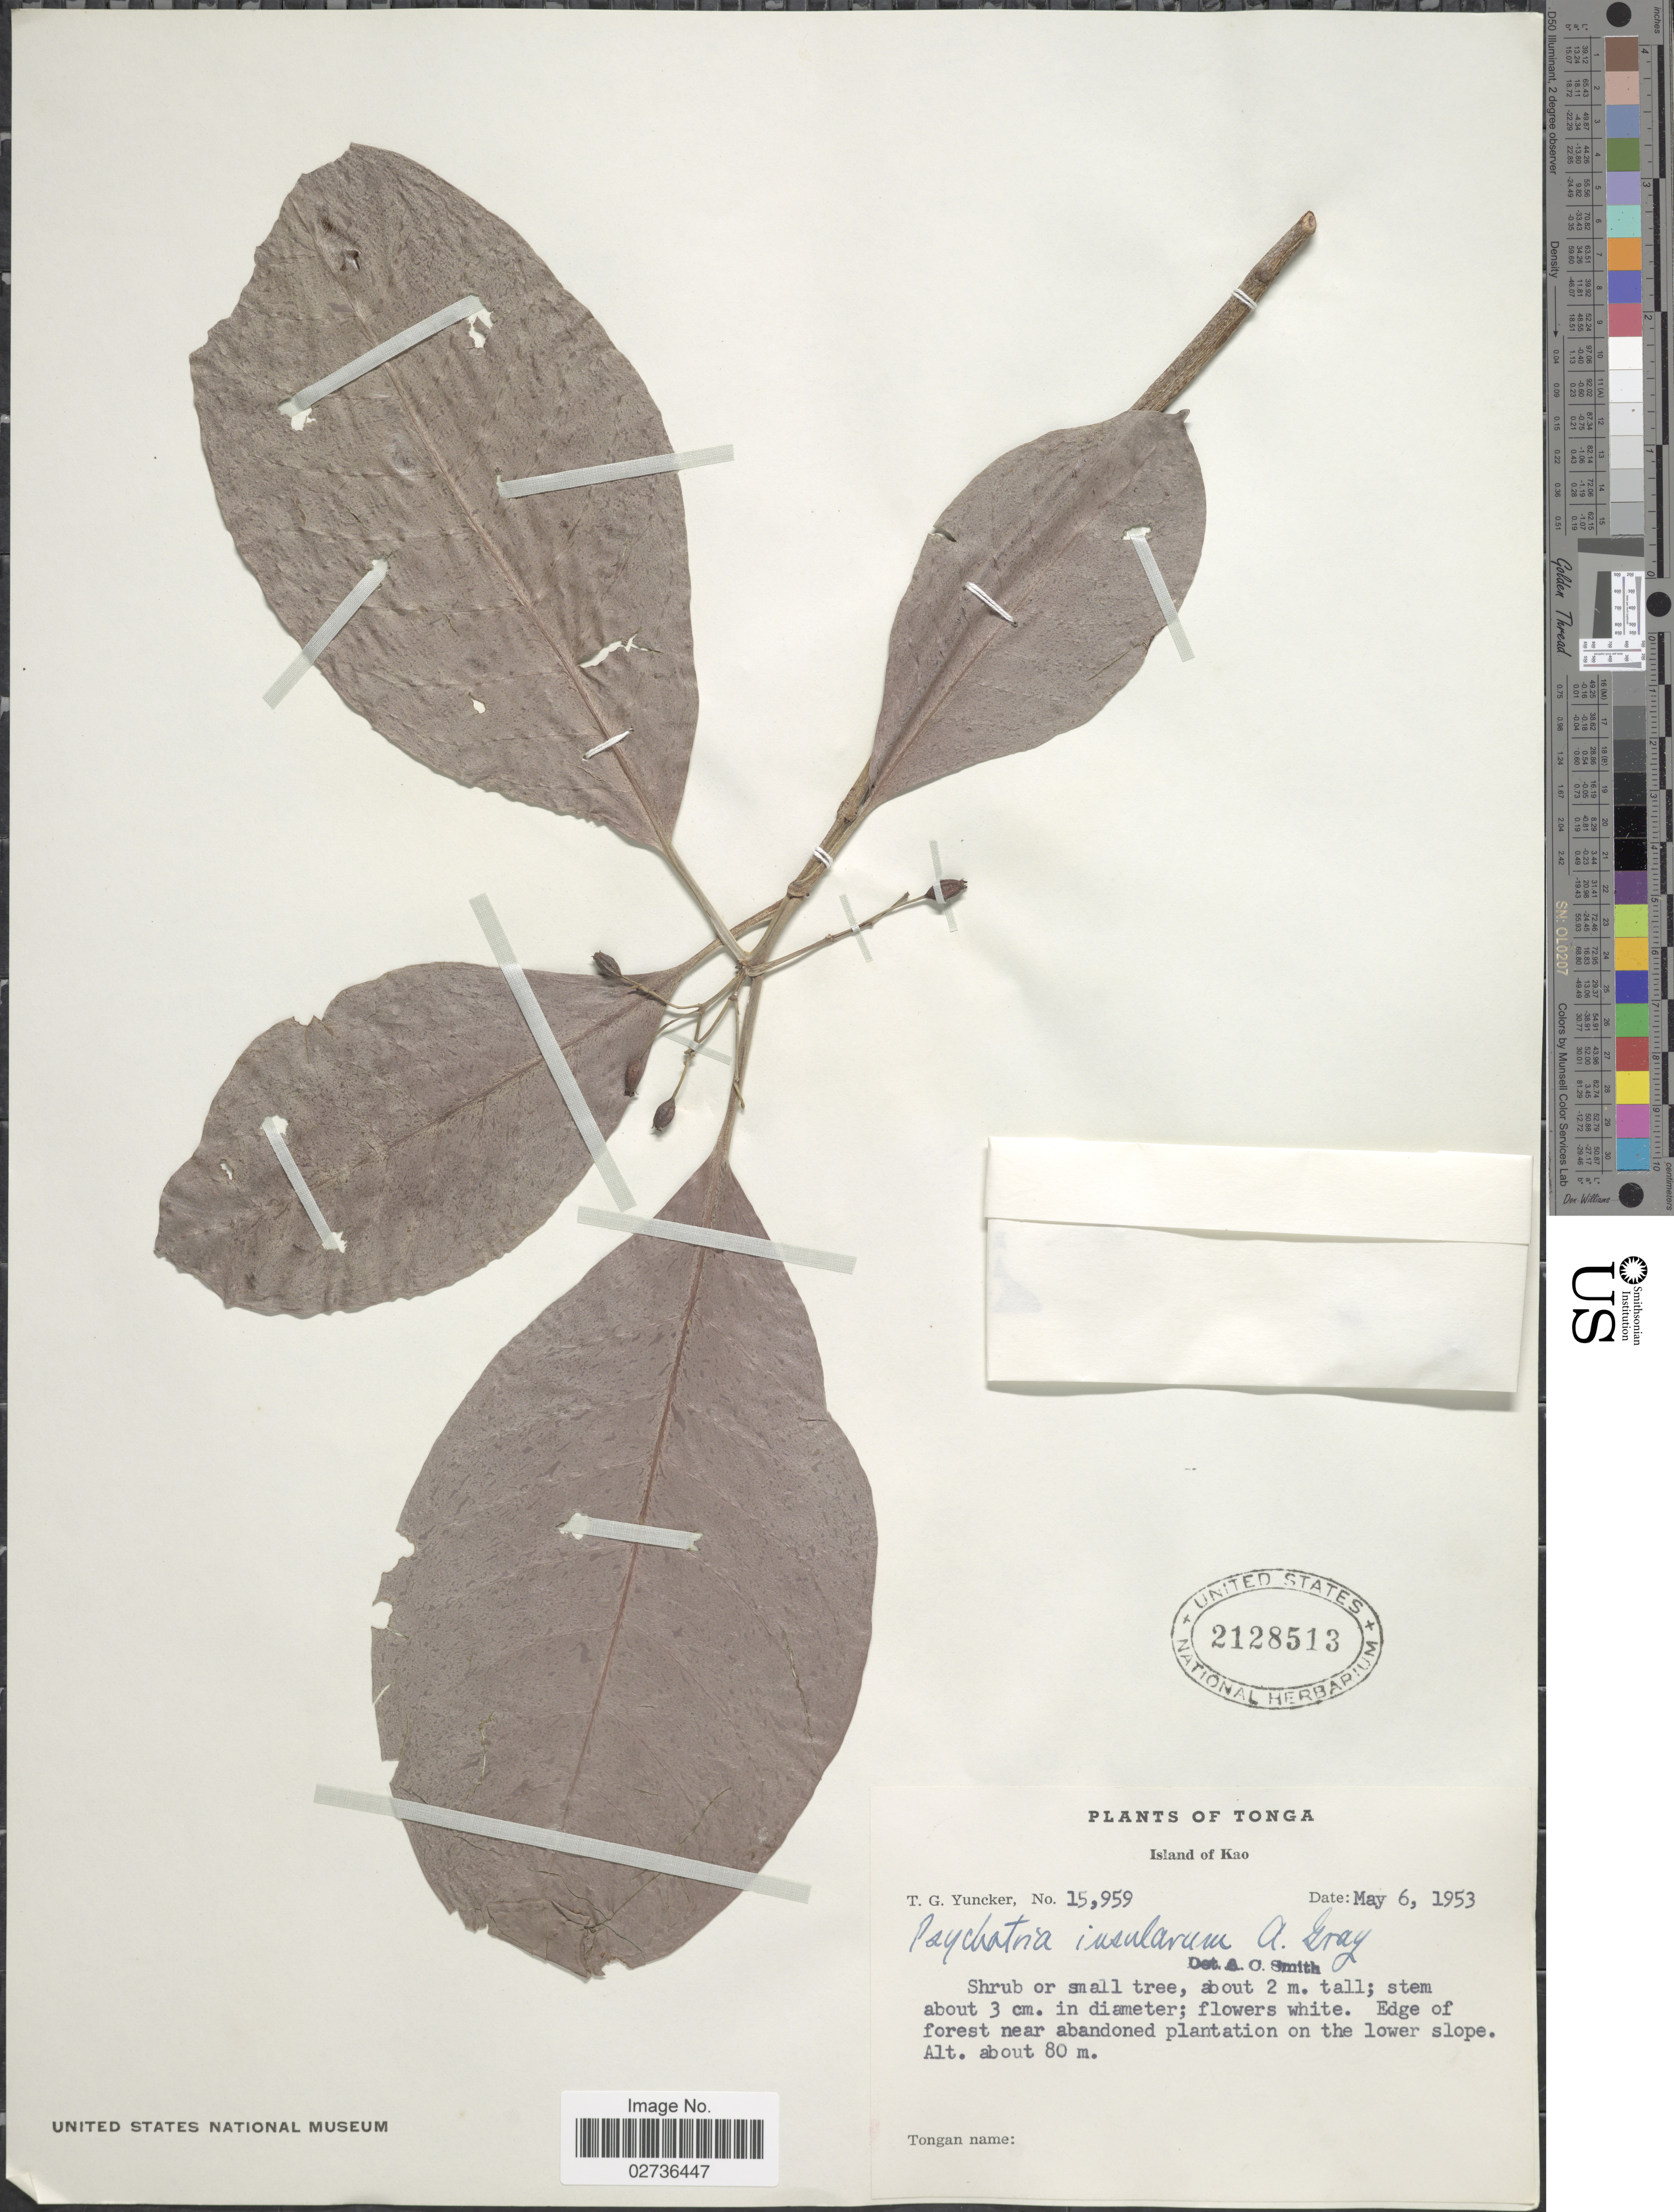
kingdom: Plantae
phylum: Tracheophyta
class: Magnoliopsida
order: Gentianales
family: Rubiaceae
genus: Psychotria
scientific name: Psychotria insularum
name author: A. Gray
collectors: T. G. Yuncker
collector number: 15959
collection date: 1953-05-06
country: Tonga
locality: Island of Kao, Edge of forest near abandoned plantation on the lower slope.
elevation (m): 80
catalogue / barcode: US 2128513